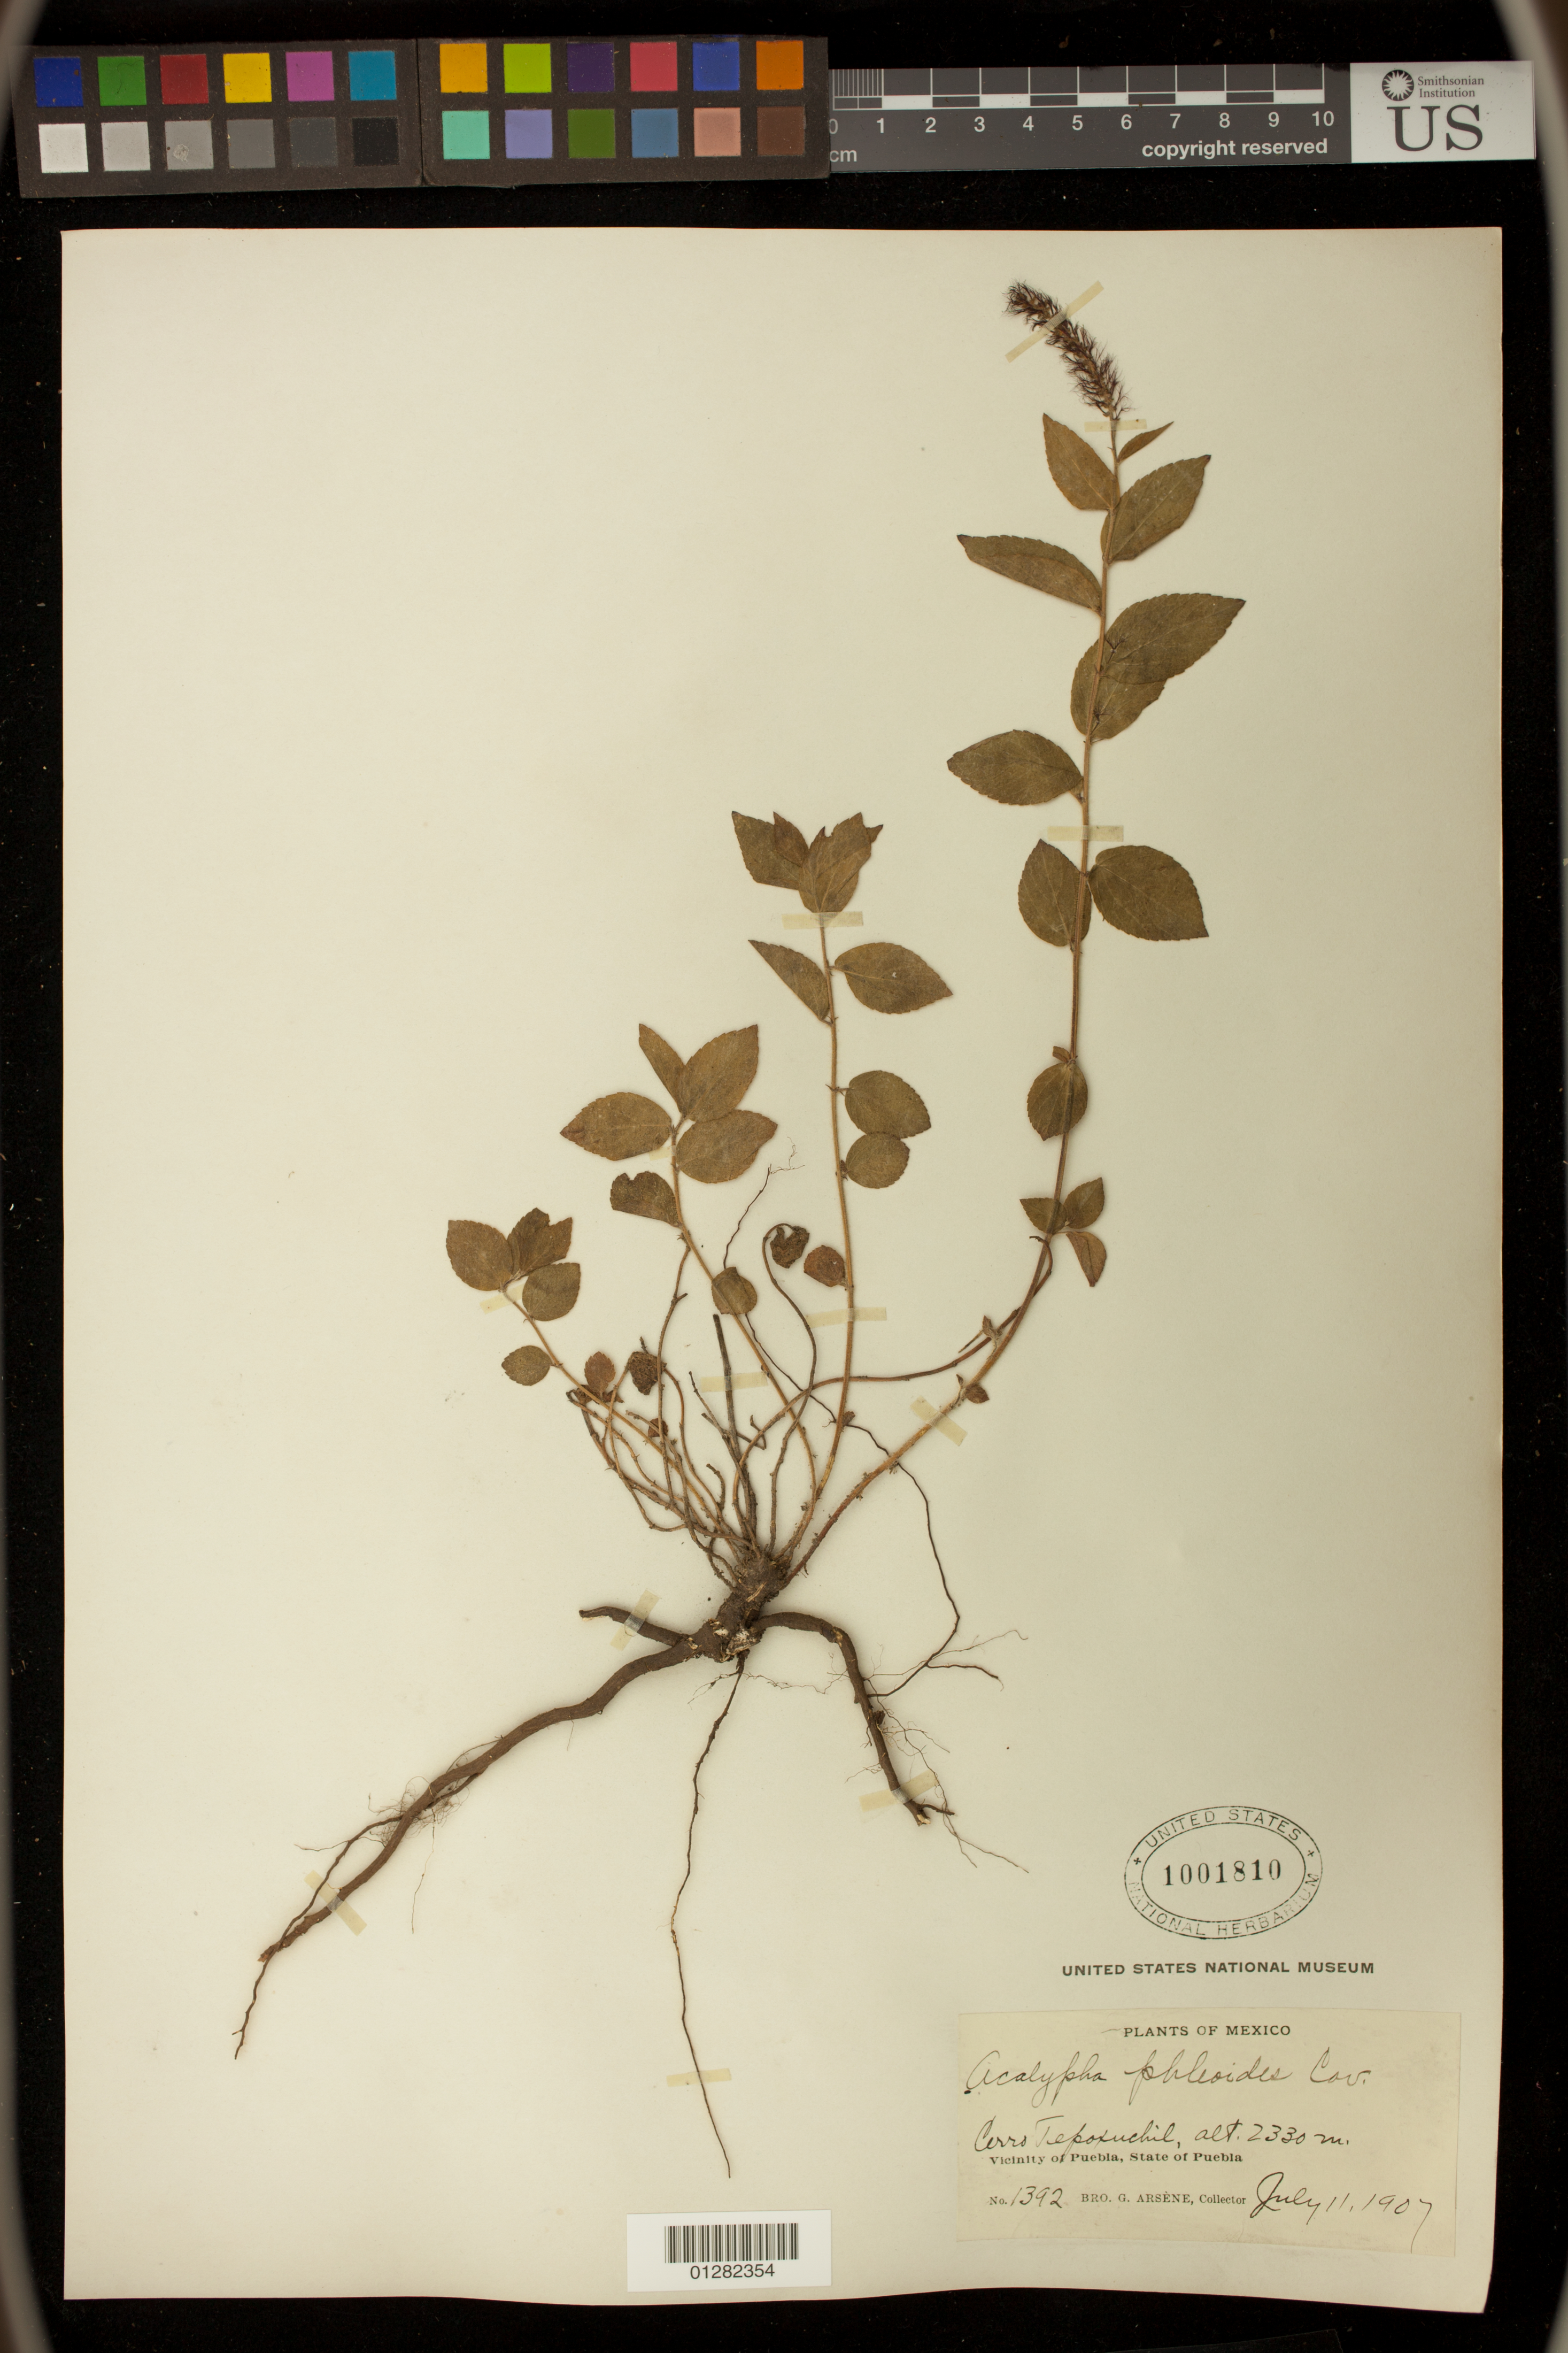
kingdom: Plantae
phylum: Tracheophyta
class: Magnoliopsida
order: Malpighiales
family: Euphorbiaceae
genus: Acalypha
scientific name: Acalypha phleoides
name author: Cav.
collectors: P. C. Standley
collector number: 1392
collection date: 1907-07-11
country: Mexico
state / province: Puebla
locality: Vicinity of Puebla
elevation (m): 2330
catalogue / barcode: US 1001810